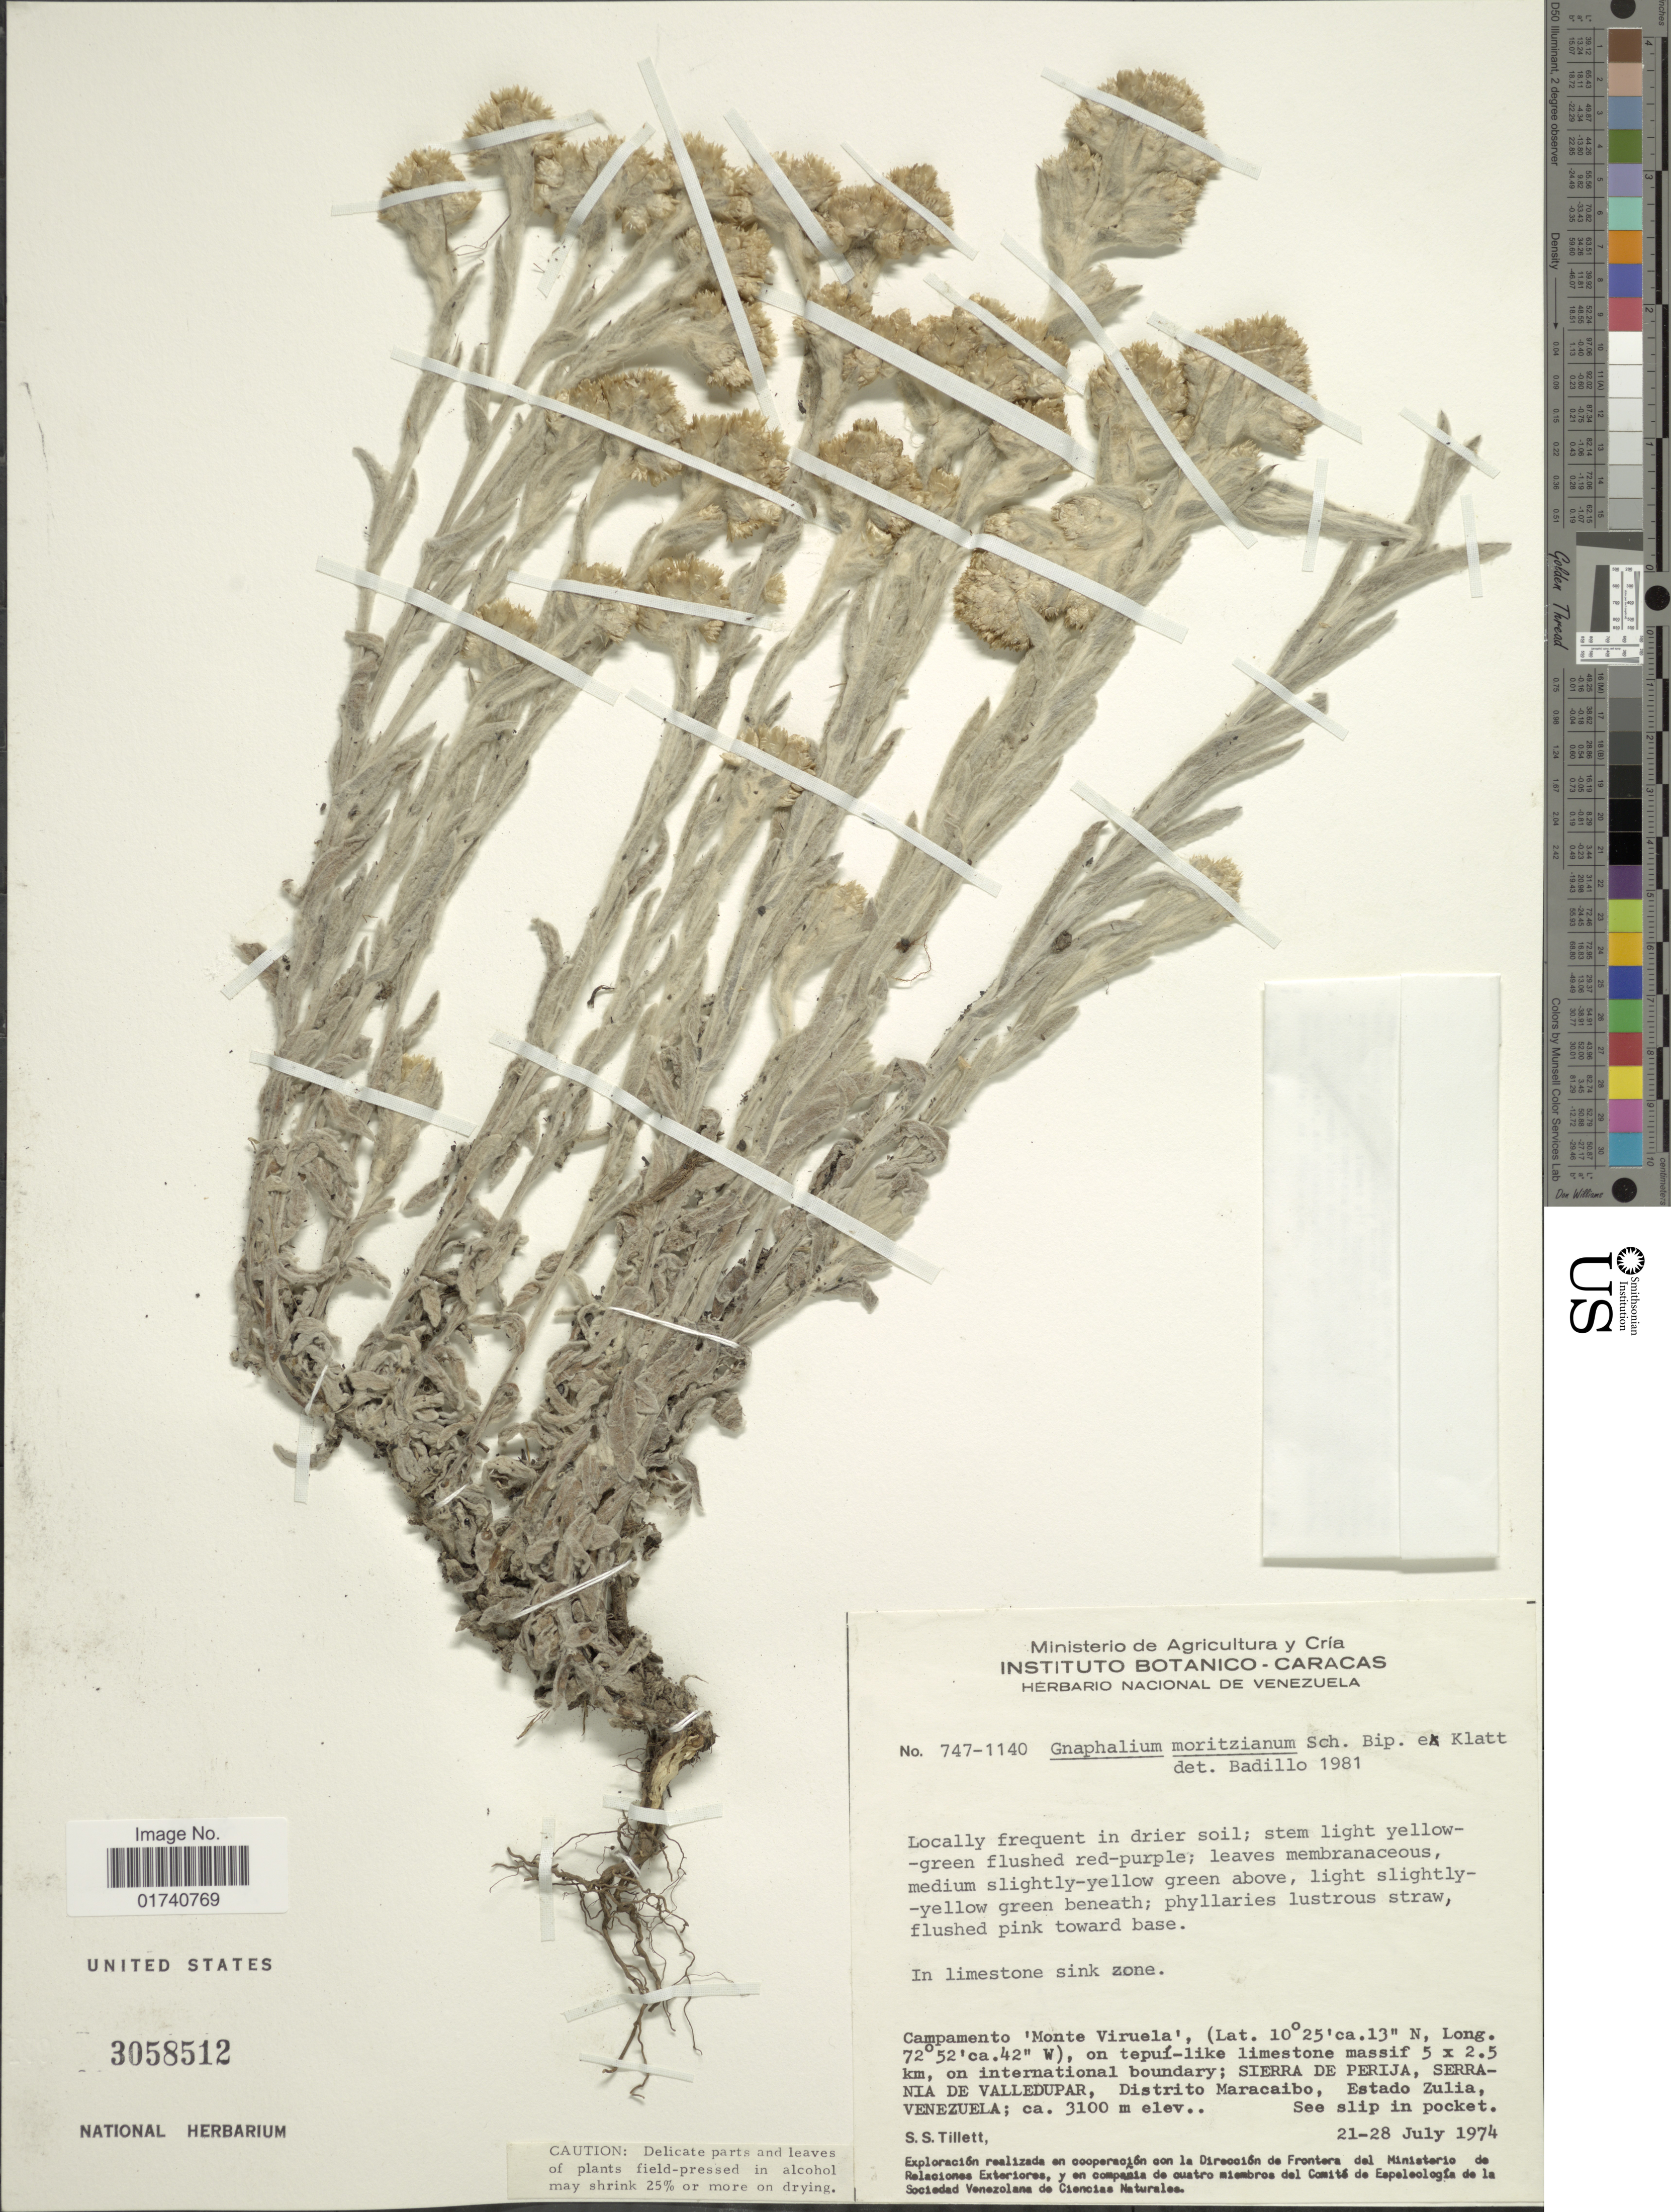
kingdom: Plantae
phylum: Tracheophyta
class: Magnoliopsida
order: Asterales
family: Asteraceae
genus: Pseudognaphalium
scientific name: Pseudognaphalium moritizianum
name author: (Klatt) V.M. Badillo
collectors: S. S. Tillett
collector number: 747-1140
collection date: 1974-07-21/1974-07-28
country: Venezuela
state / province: Zulia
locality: Campamento 'Monte Viruela', on international boundary; Sierra de Perija, Serrania de Valledupar, Distrito Maracaibo, Estado Zulia.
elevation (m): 3100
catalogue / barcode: US 3058512